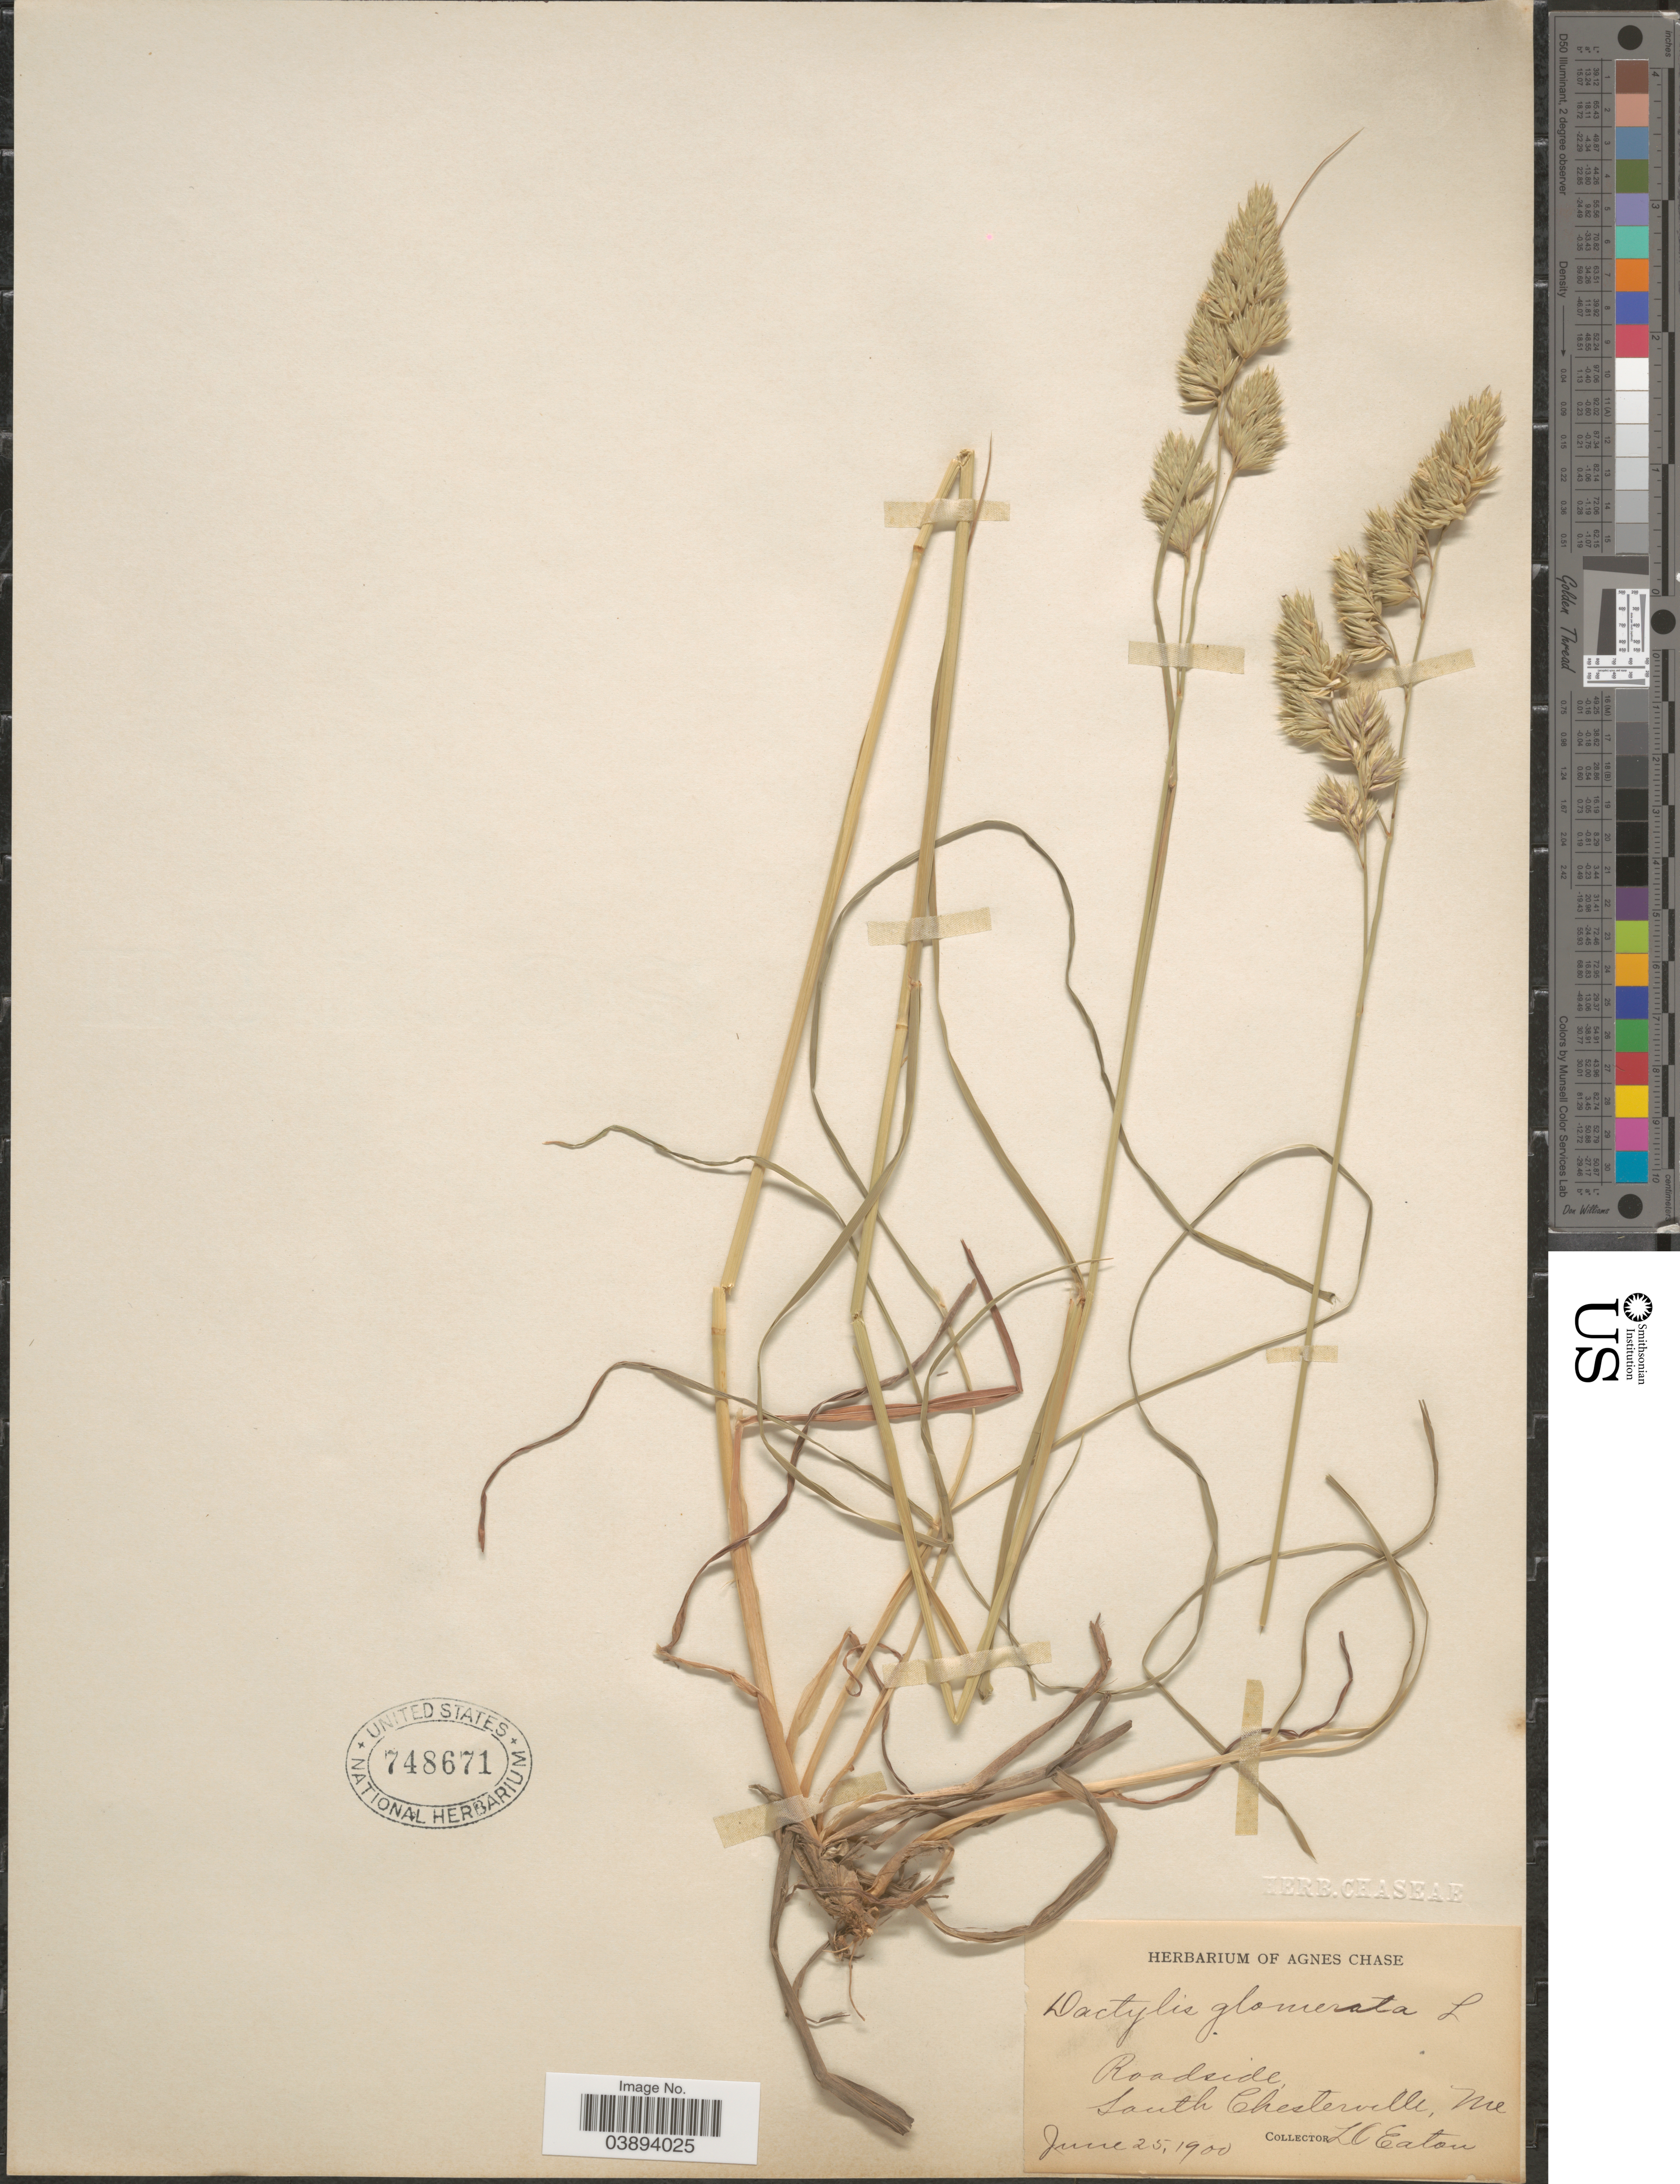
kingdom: Plantae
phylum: Tracheophyta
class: Liliopsida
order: Poales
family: Poaceae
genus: Dactylis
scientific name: Dactylis glomerata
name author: L.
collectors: L. O. Eaton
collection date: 1900-06-25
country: United States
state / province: Maine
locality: Roadside, South Chesterville.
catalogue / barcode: US 748671